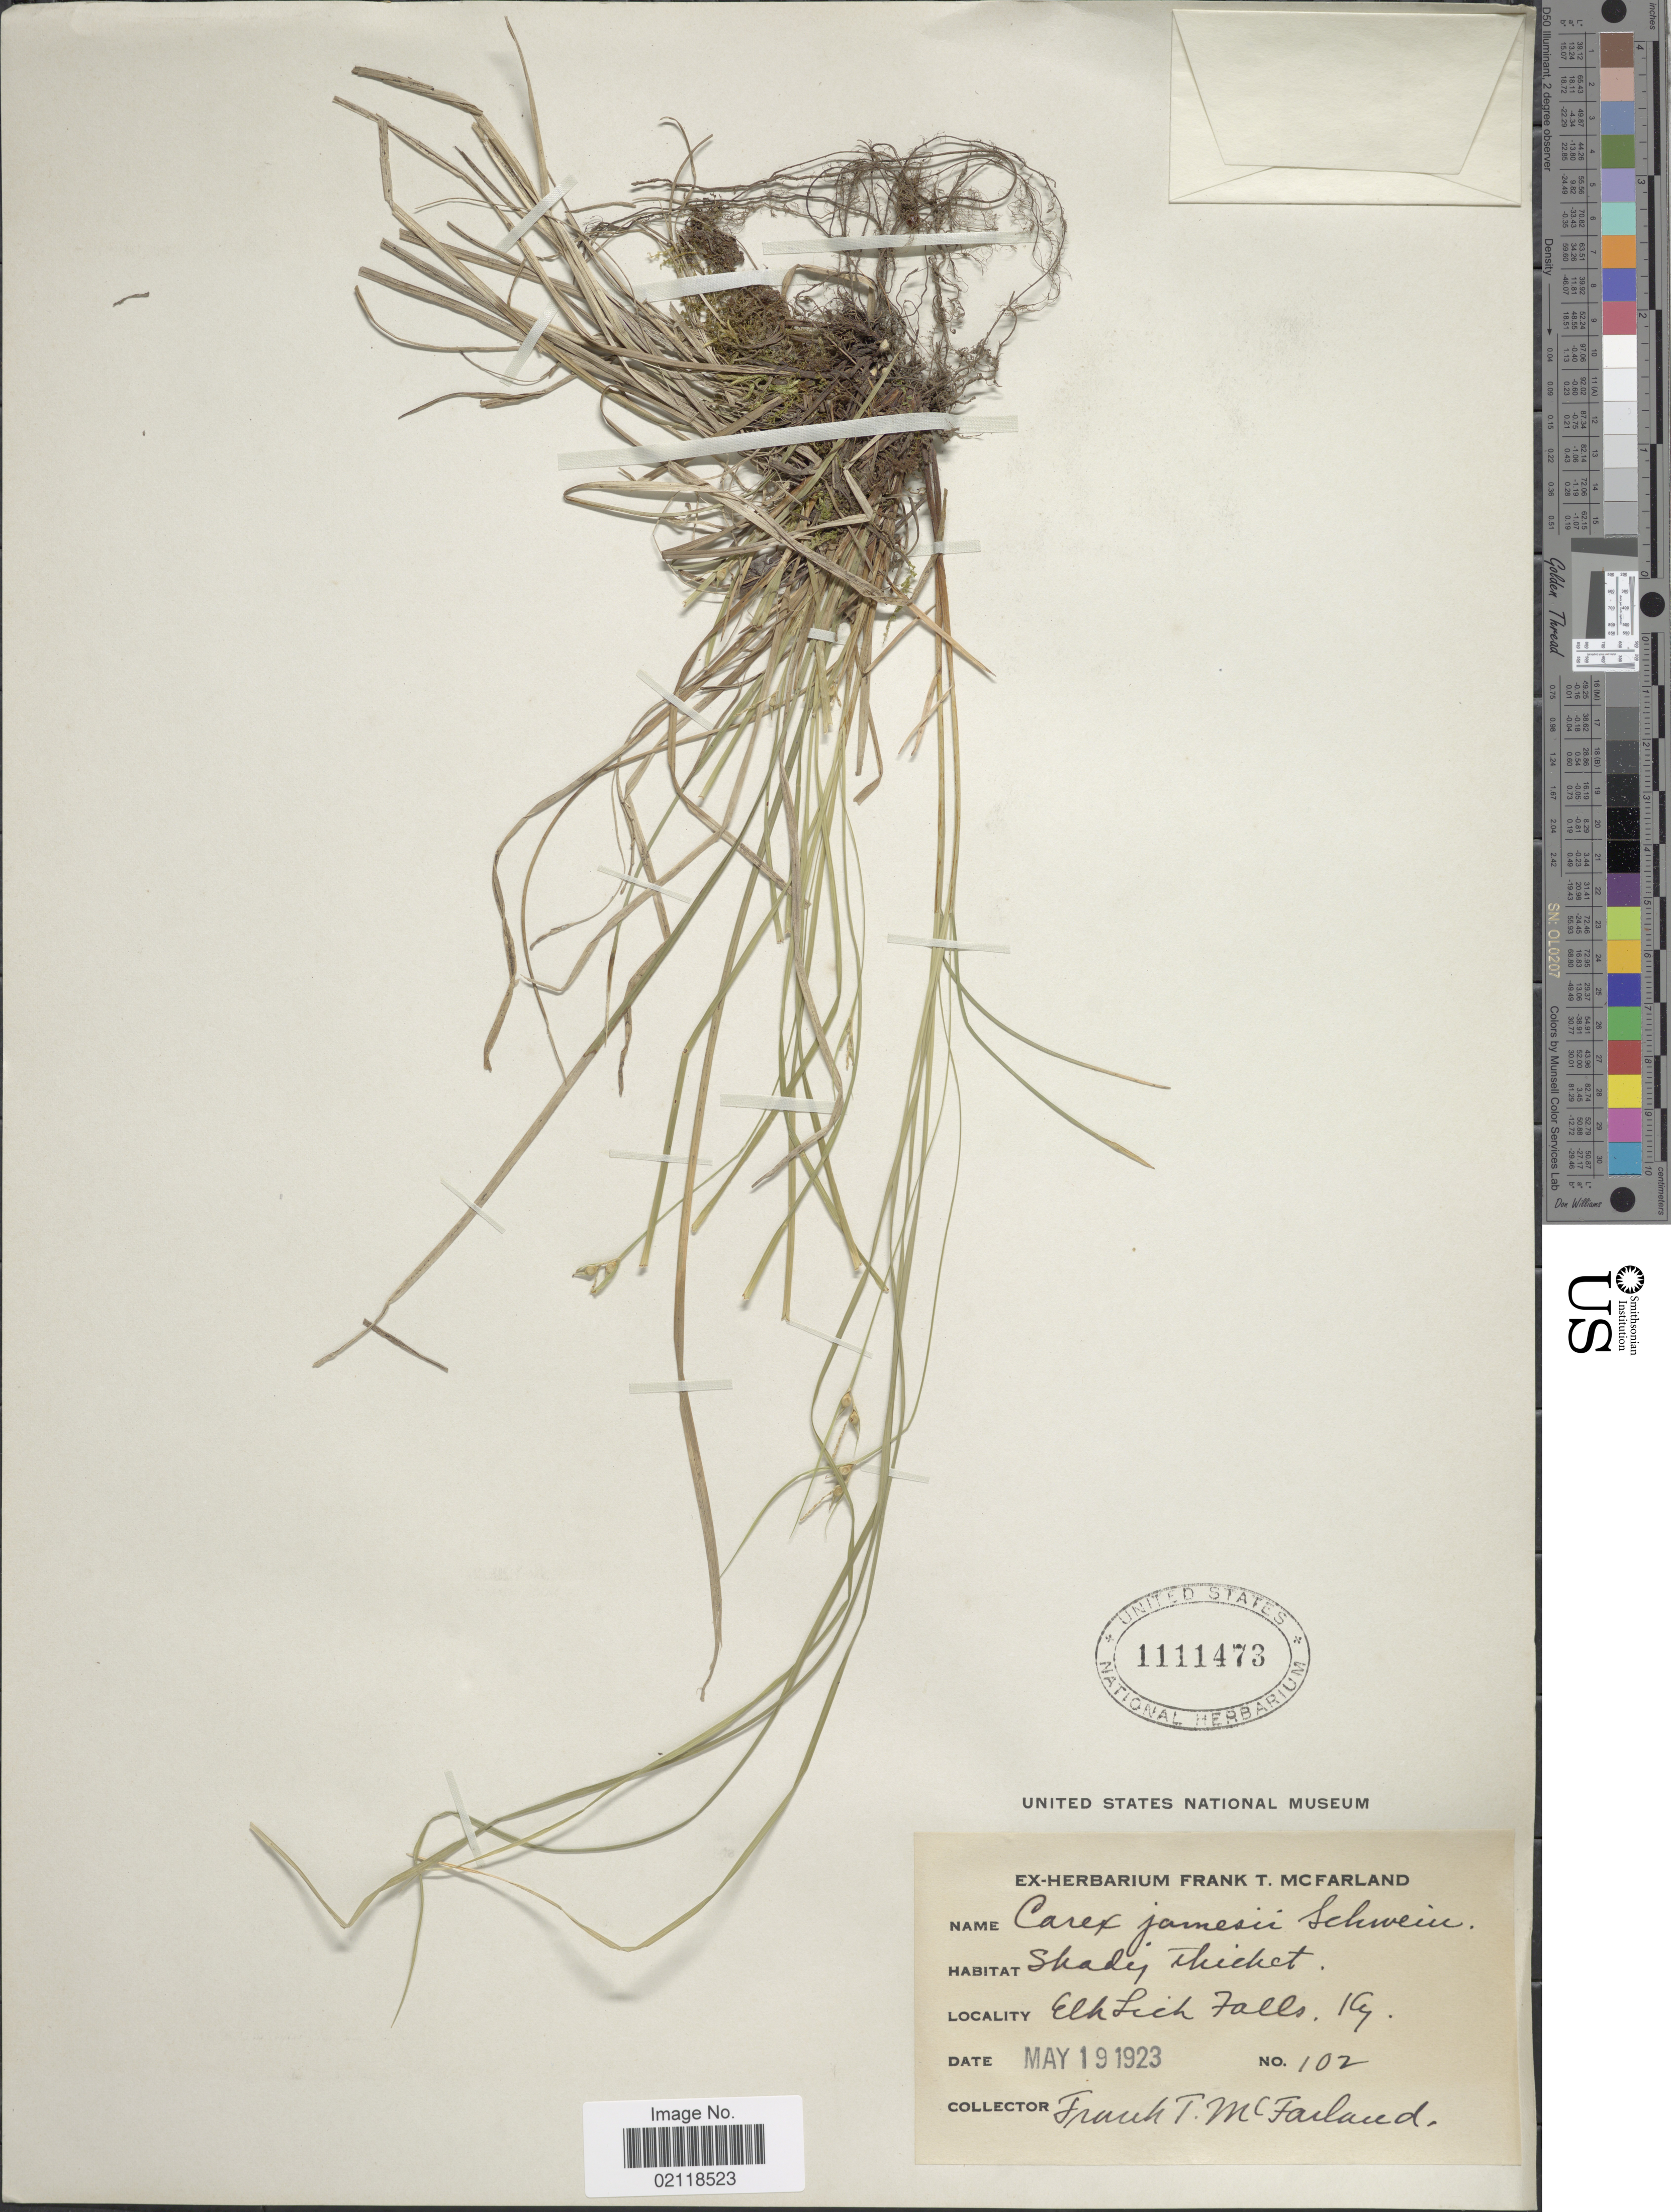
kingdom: Plantae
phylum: Tracheophyta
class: Liliopsida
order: Poales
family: Cyperaceae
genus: Carex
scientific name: Carex jamesii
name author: Schwein.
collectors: F. McFarland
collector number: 102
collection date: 1923-05-19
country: United States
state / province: Kentucky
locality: Elk Lich Falls, shady thicket.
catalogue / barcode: US 1111473